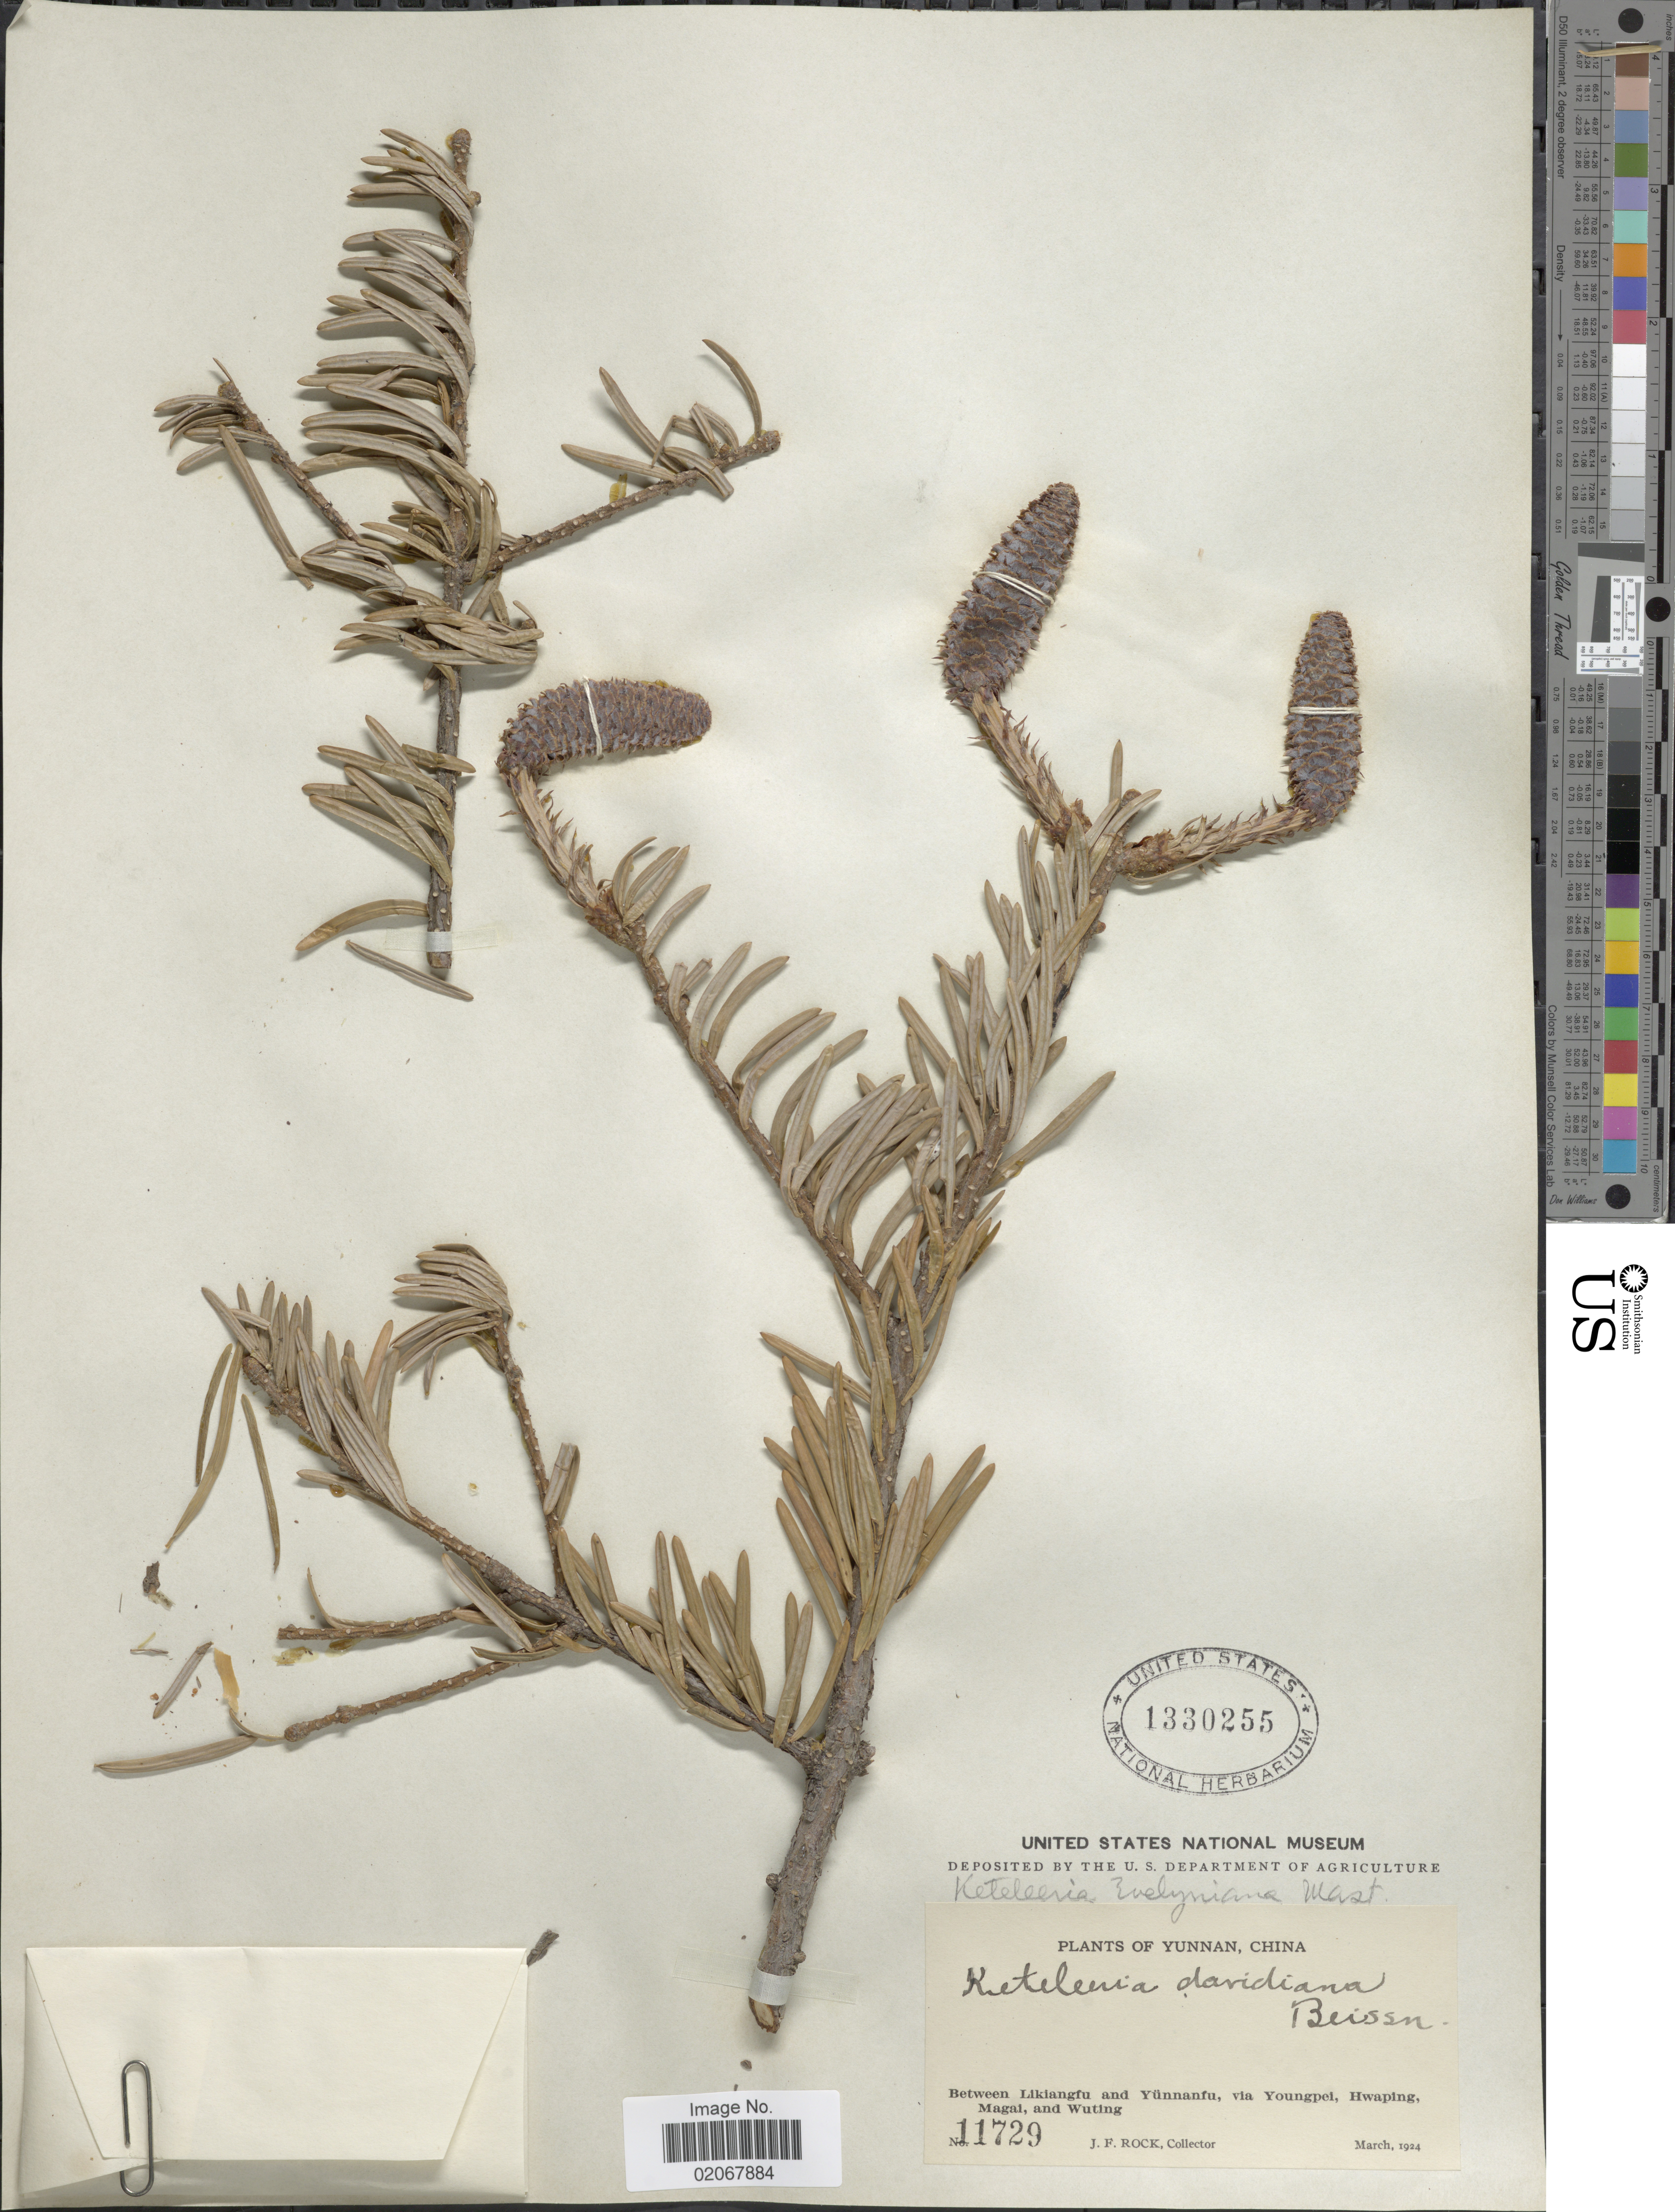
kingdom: Plantae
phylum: Tracheophyta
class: Pinopsida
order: Pinales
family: Pinaceae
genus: Keteleeria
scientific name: Keteleeria evelyniana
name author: Mast.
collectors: J. Rock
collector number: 11729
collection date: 1924-03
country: China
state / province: Yunnan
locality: Between Likiangfu and Yunnanfu, via Youngpei, Hwaping Magal, and Wuting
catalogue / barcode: US 1330255